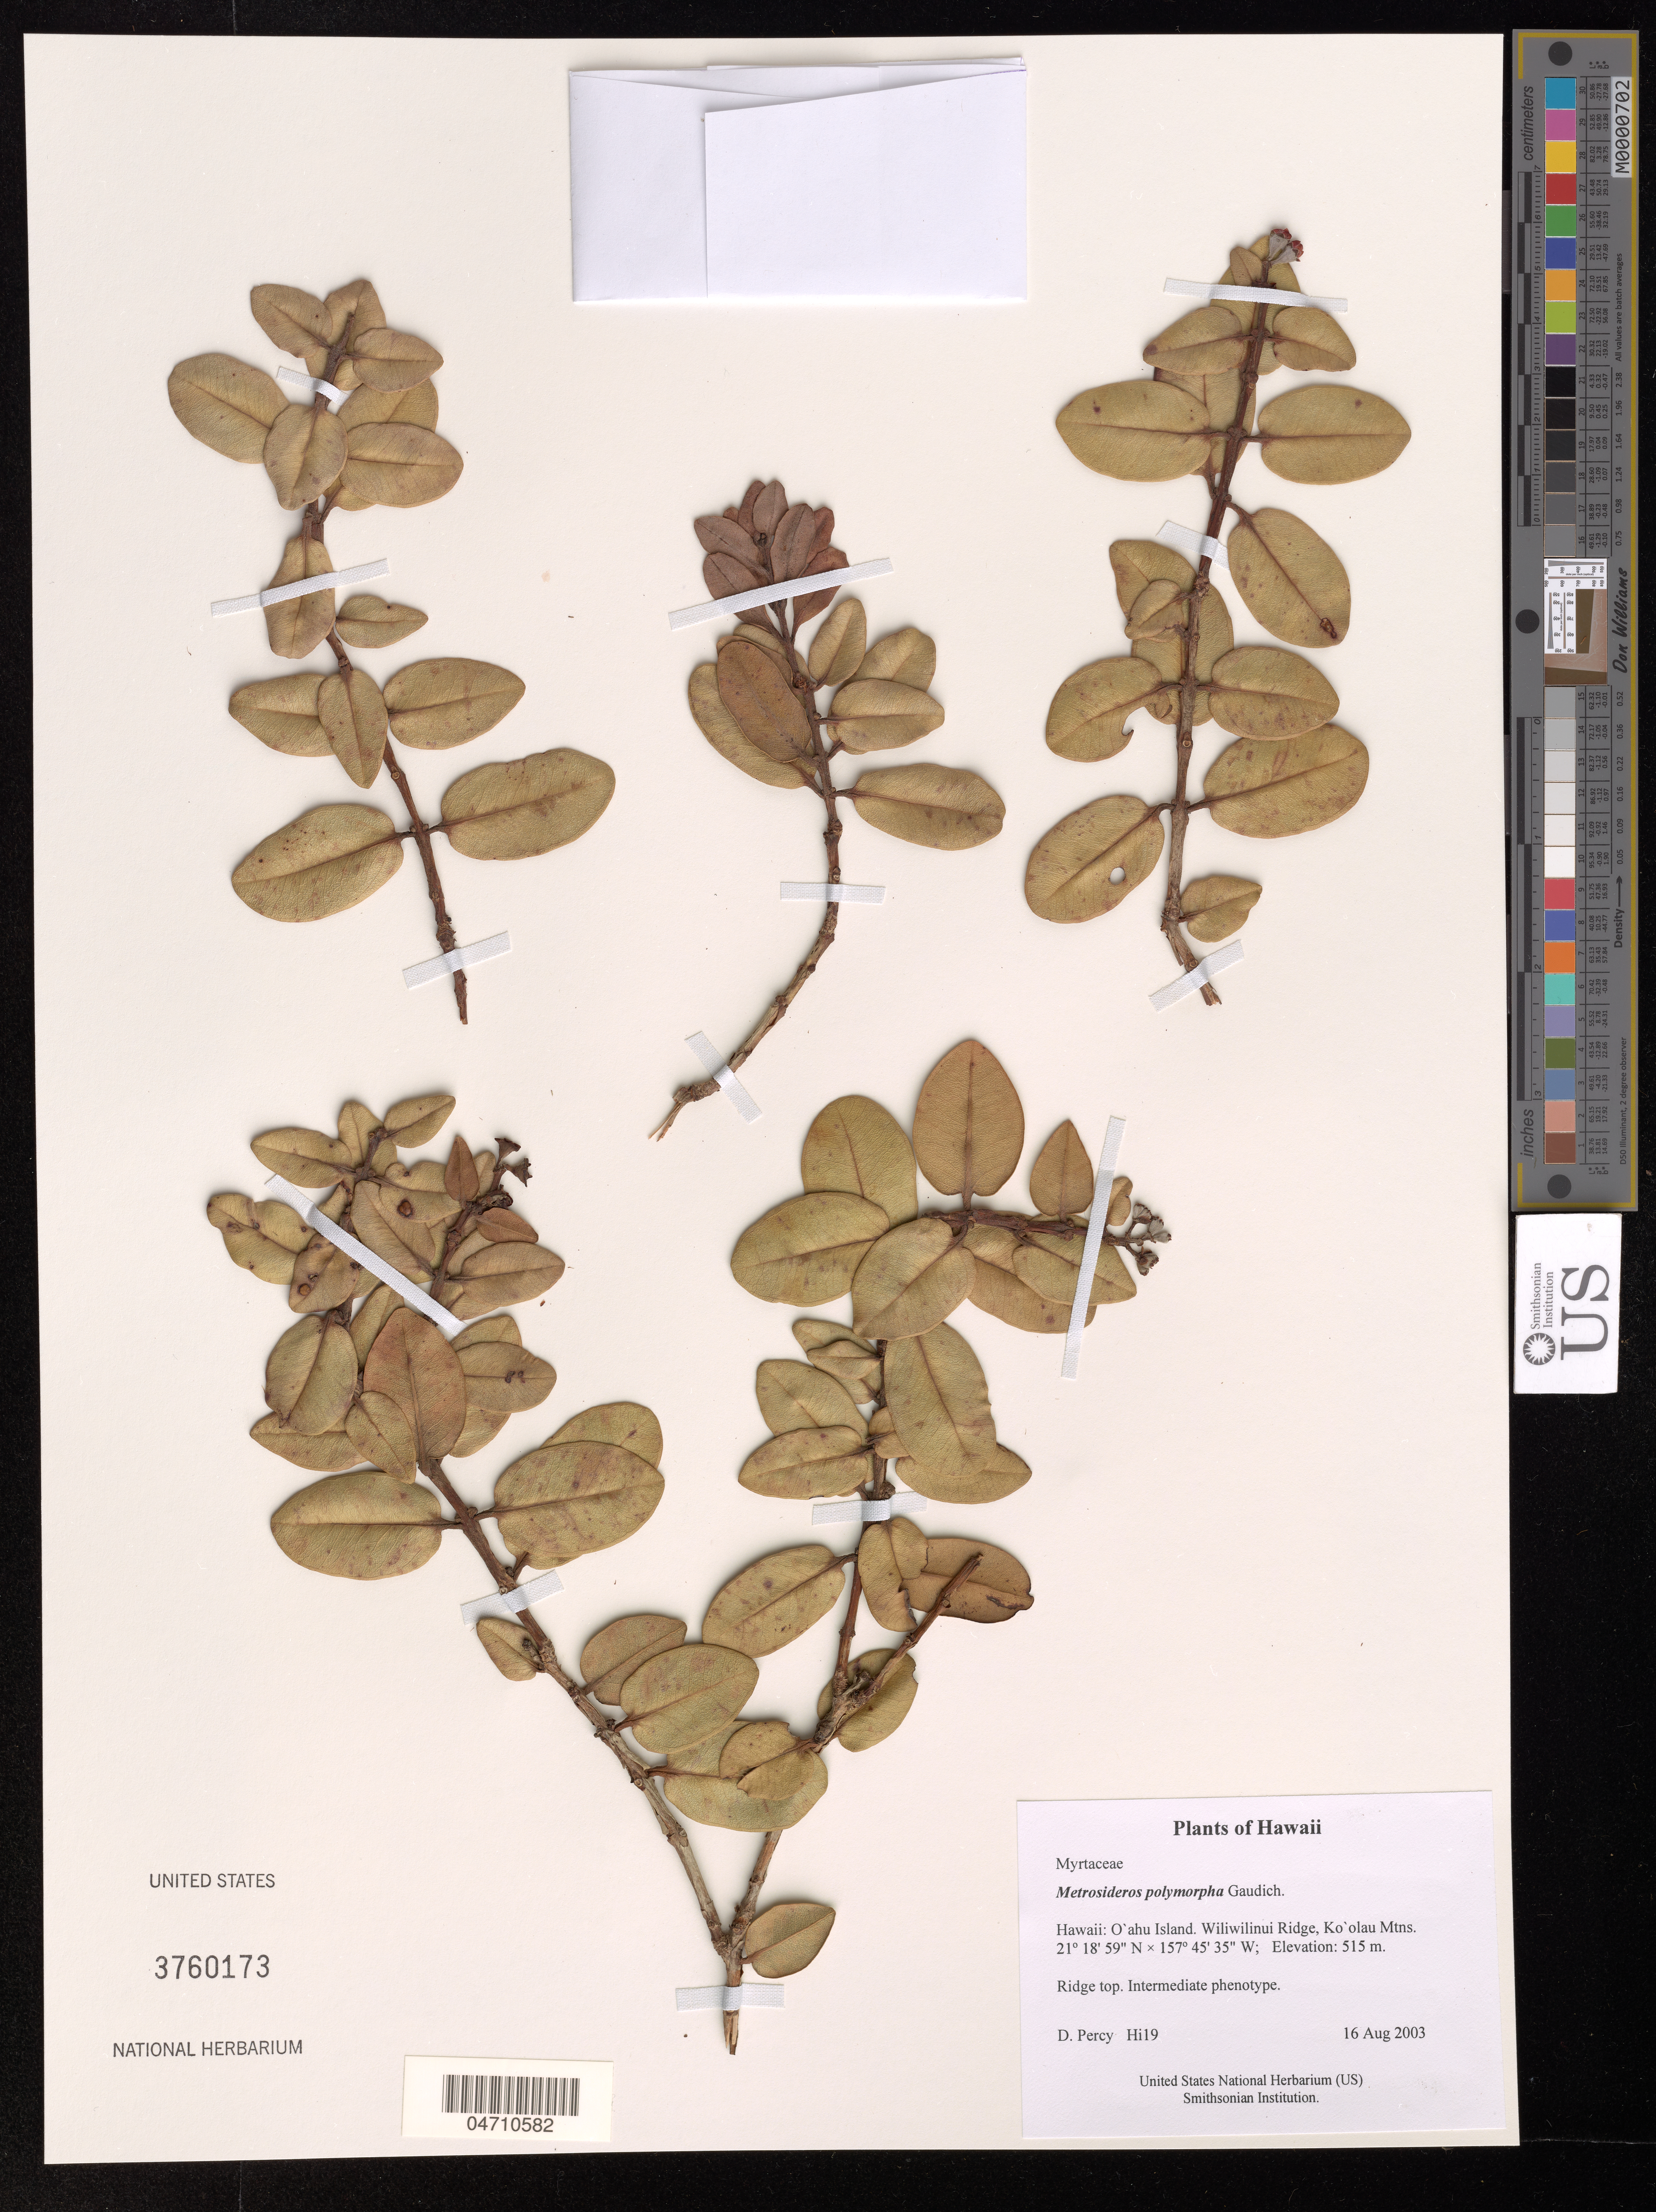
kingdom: Plantae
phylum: Tracheophyta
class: Magnoliopsida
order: Myrtales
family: Myrtaceae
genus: Metrosideros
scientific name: Metrosideros polymorpha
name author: Gaudich.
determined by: Percy, D. M.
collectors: D. Percy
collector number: Hi19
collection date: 2003-08-16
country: United States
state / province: Hawaii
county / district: Honolulu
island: Oahu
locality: Wiliwilinui Ridge, Ko'olau Mtns.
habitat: Ridge top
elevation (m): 515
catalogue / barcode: US 3760173